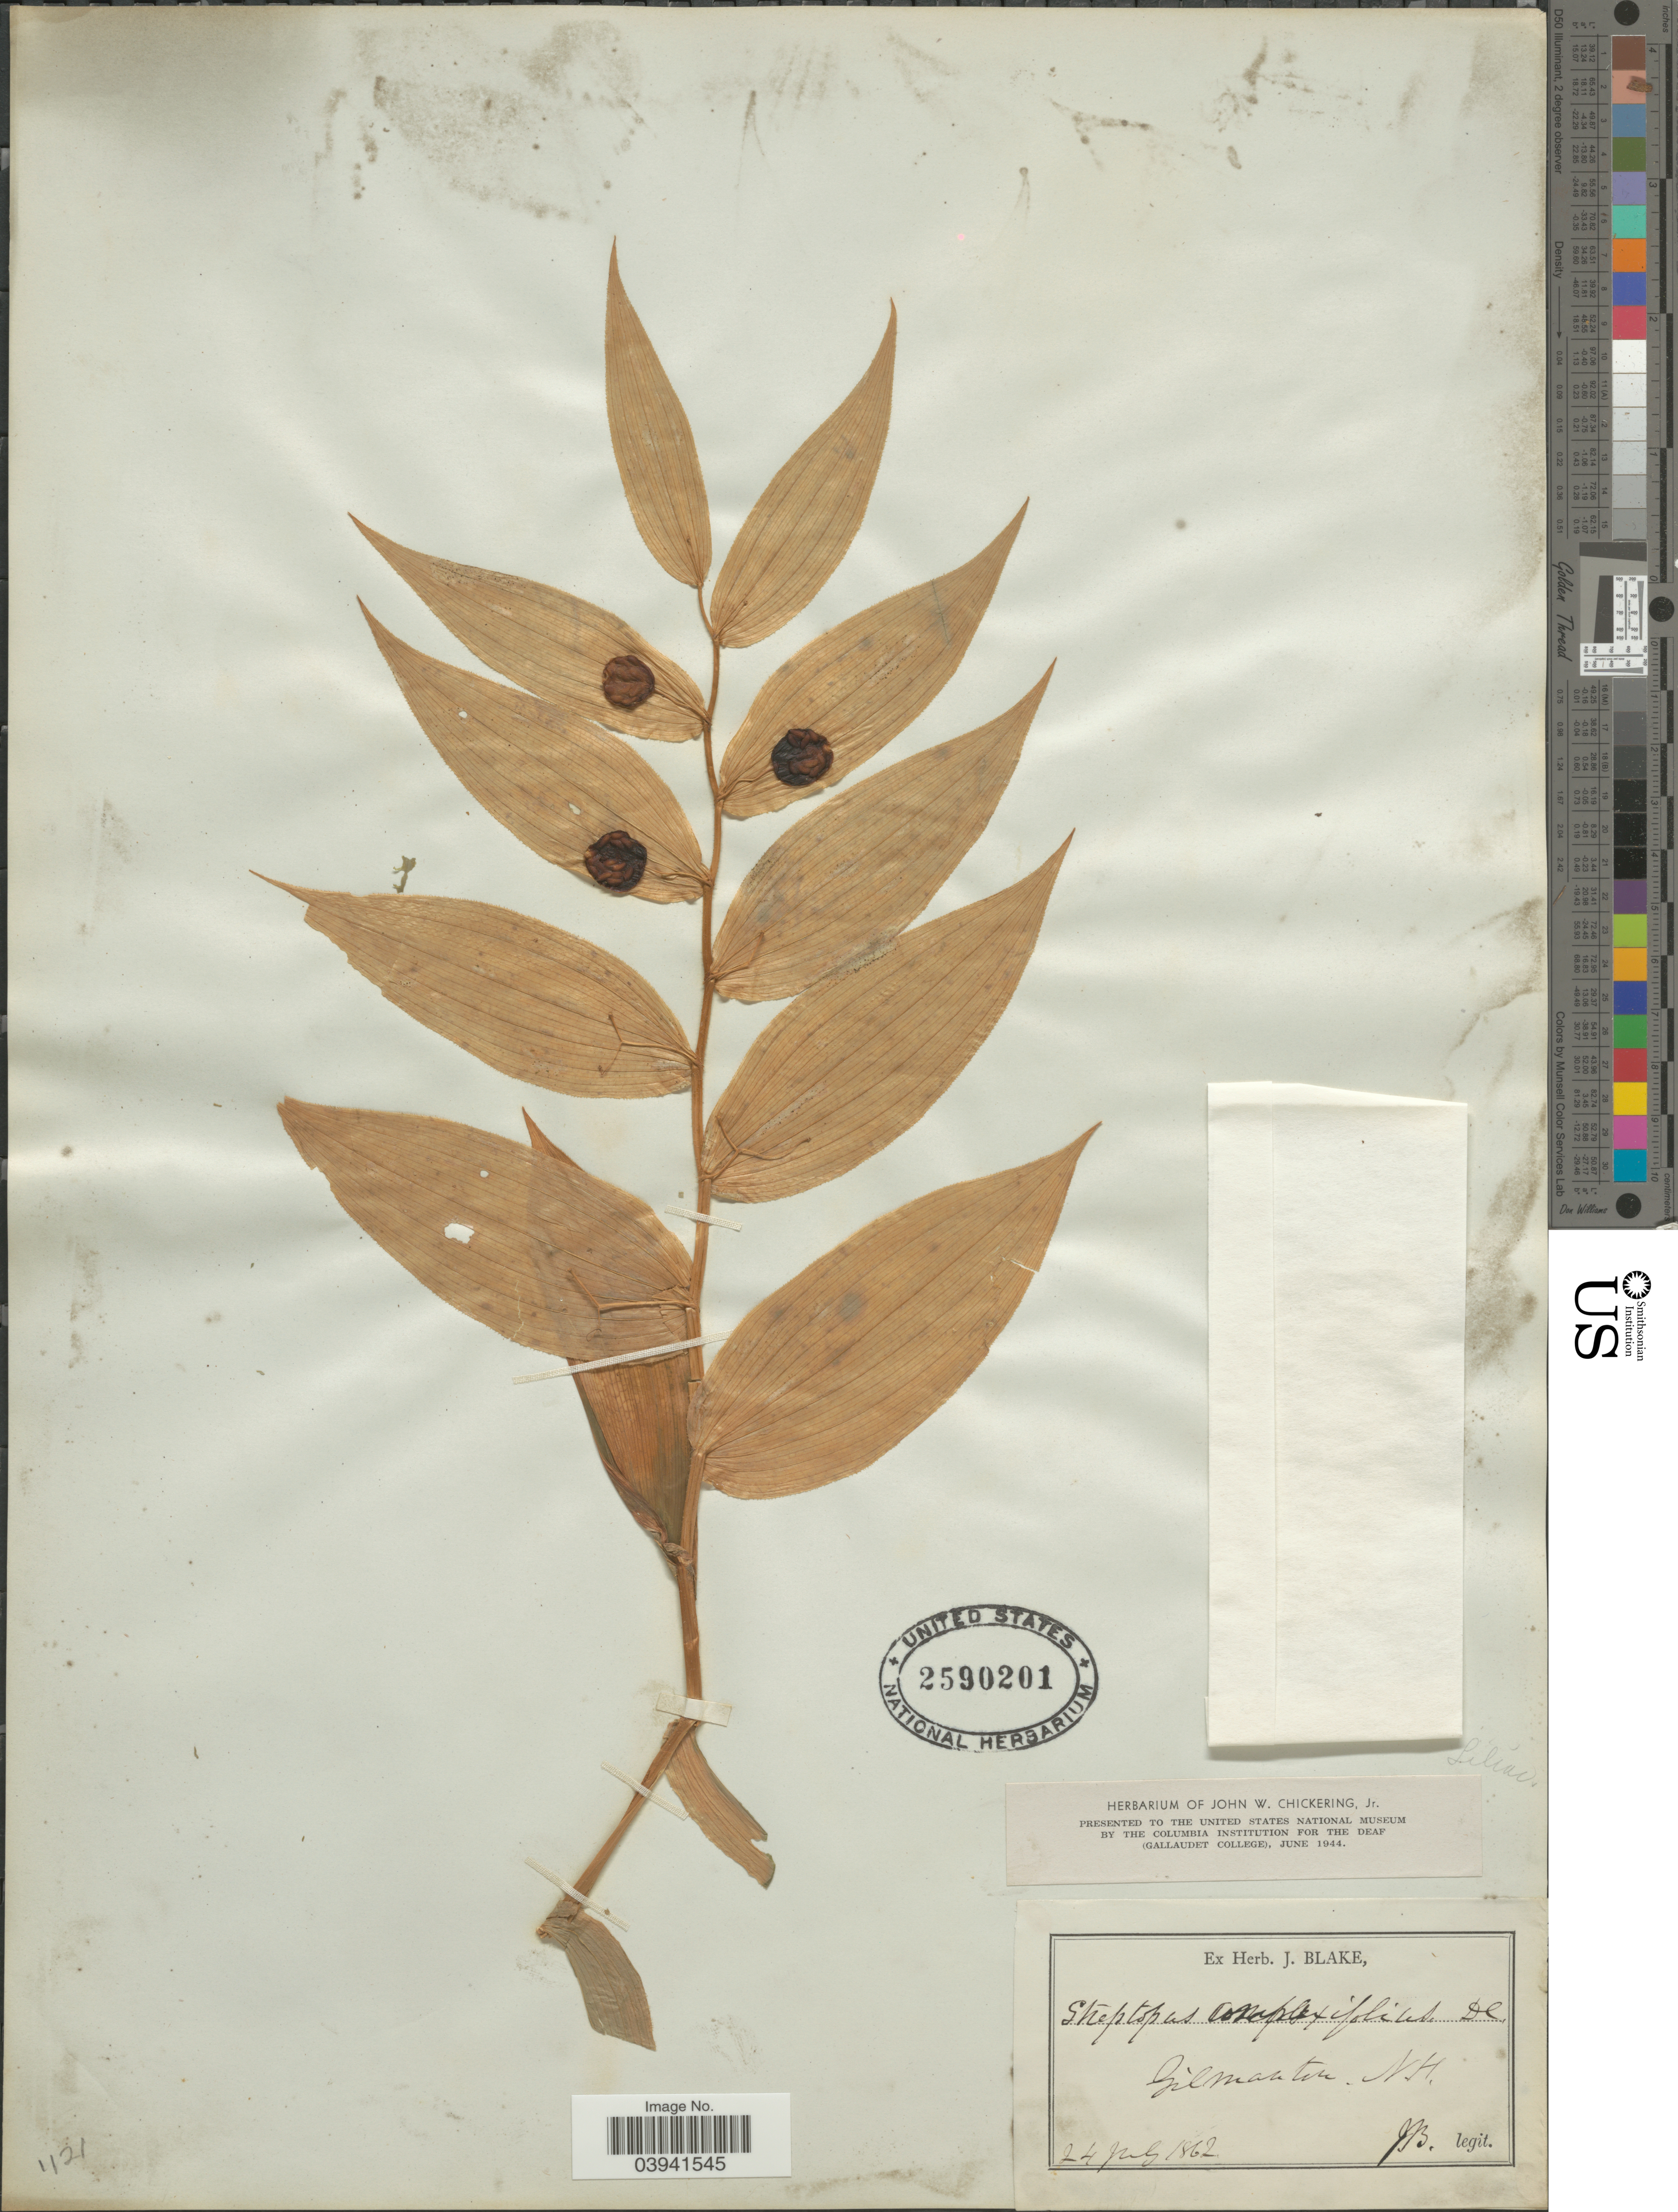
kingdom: Plantae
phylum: Tracheophyta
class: Liliopsida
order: Liliales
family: Liliaceae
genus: Streptopus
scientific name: Streptopus amplexifolius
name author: (L.) DC.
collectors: J. Blake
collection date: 1862-07-24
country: United States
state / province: New Hampshire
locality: Gilmanton.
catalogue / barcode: US 2590201